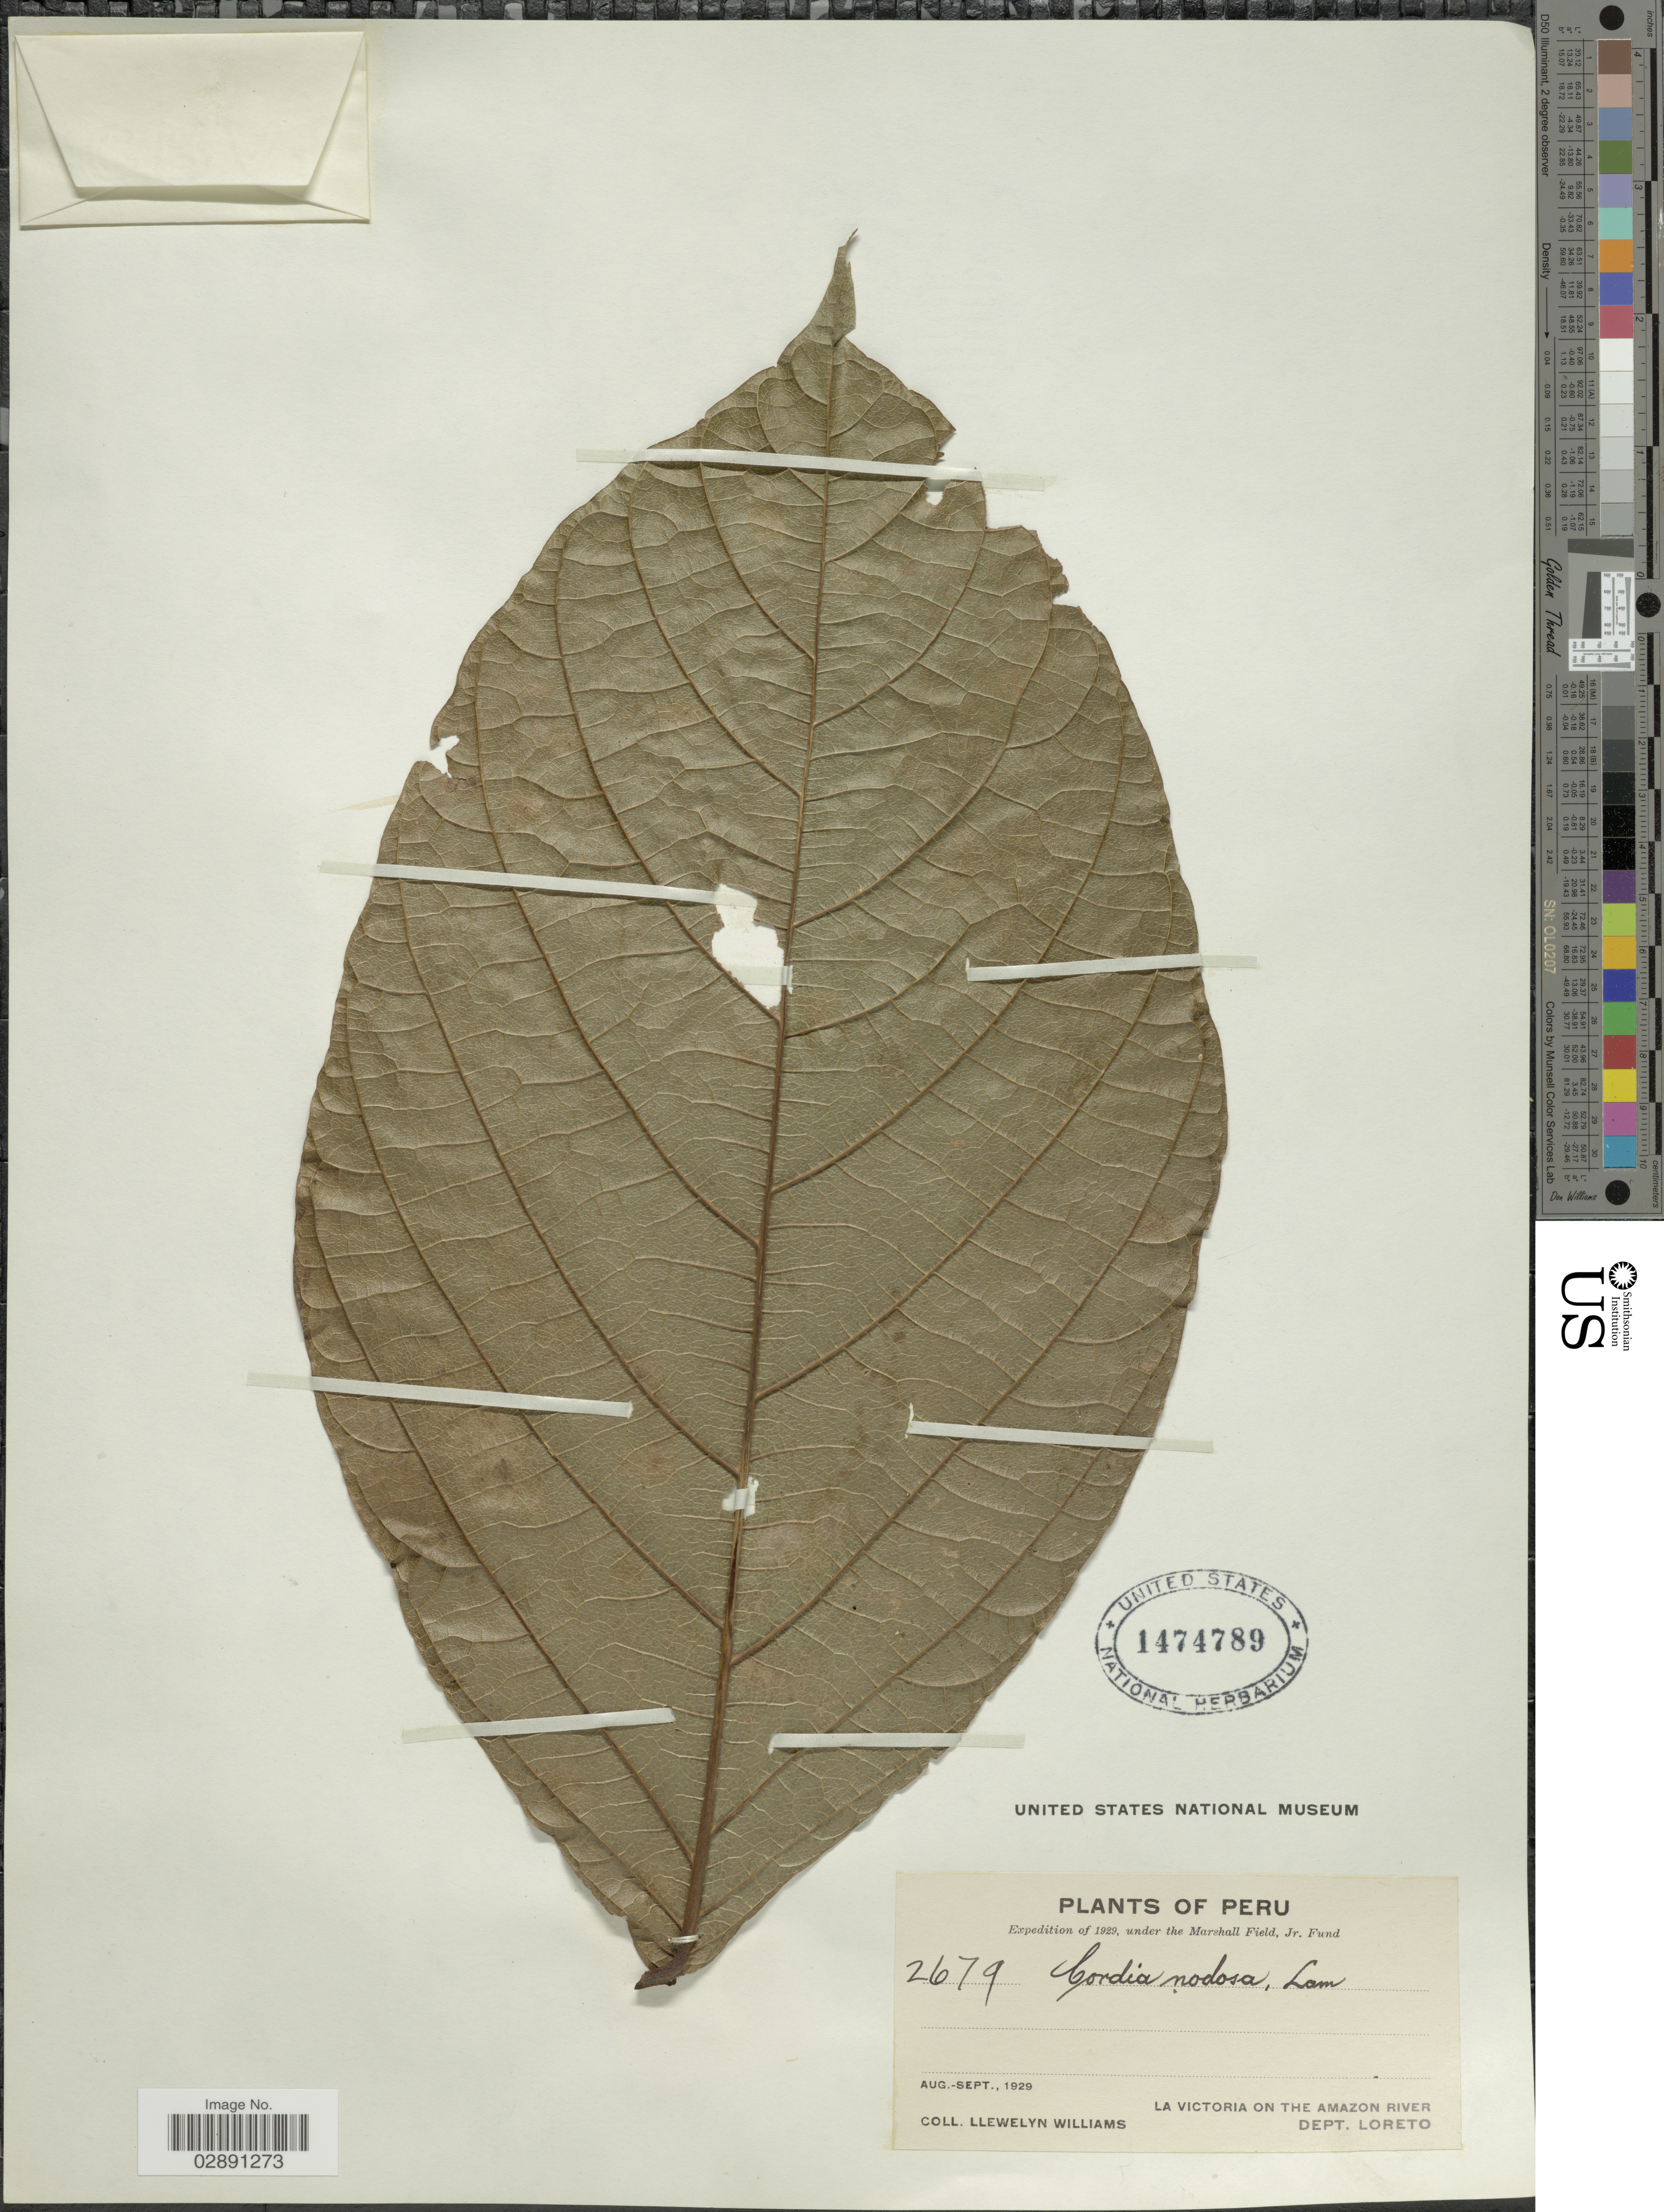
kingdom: Plantae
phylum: Tracheophyta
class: Magnoliopsida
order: Boraginales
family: Cordiaceae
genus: Cordia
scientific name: Cordia nodosa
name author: Lam.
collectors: Ll. Williams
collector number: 2679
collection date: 1929-08/1929-09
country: Peru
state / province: Loreto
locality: La Victoria on the Amazon River. Dept. Loreto.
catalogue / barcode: US 1474789